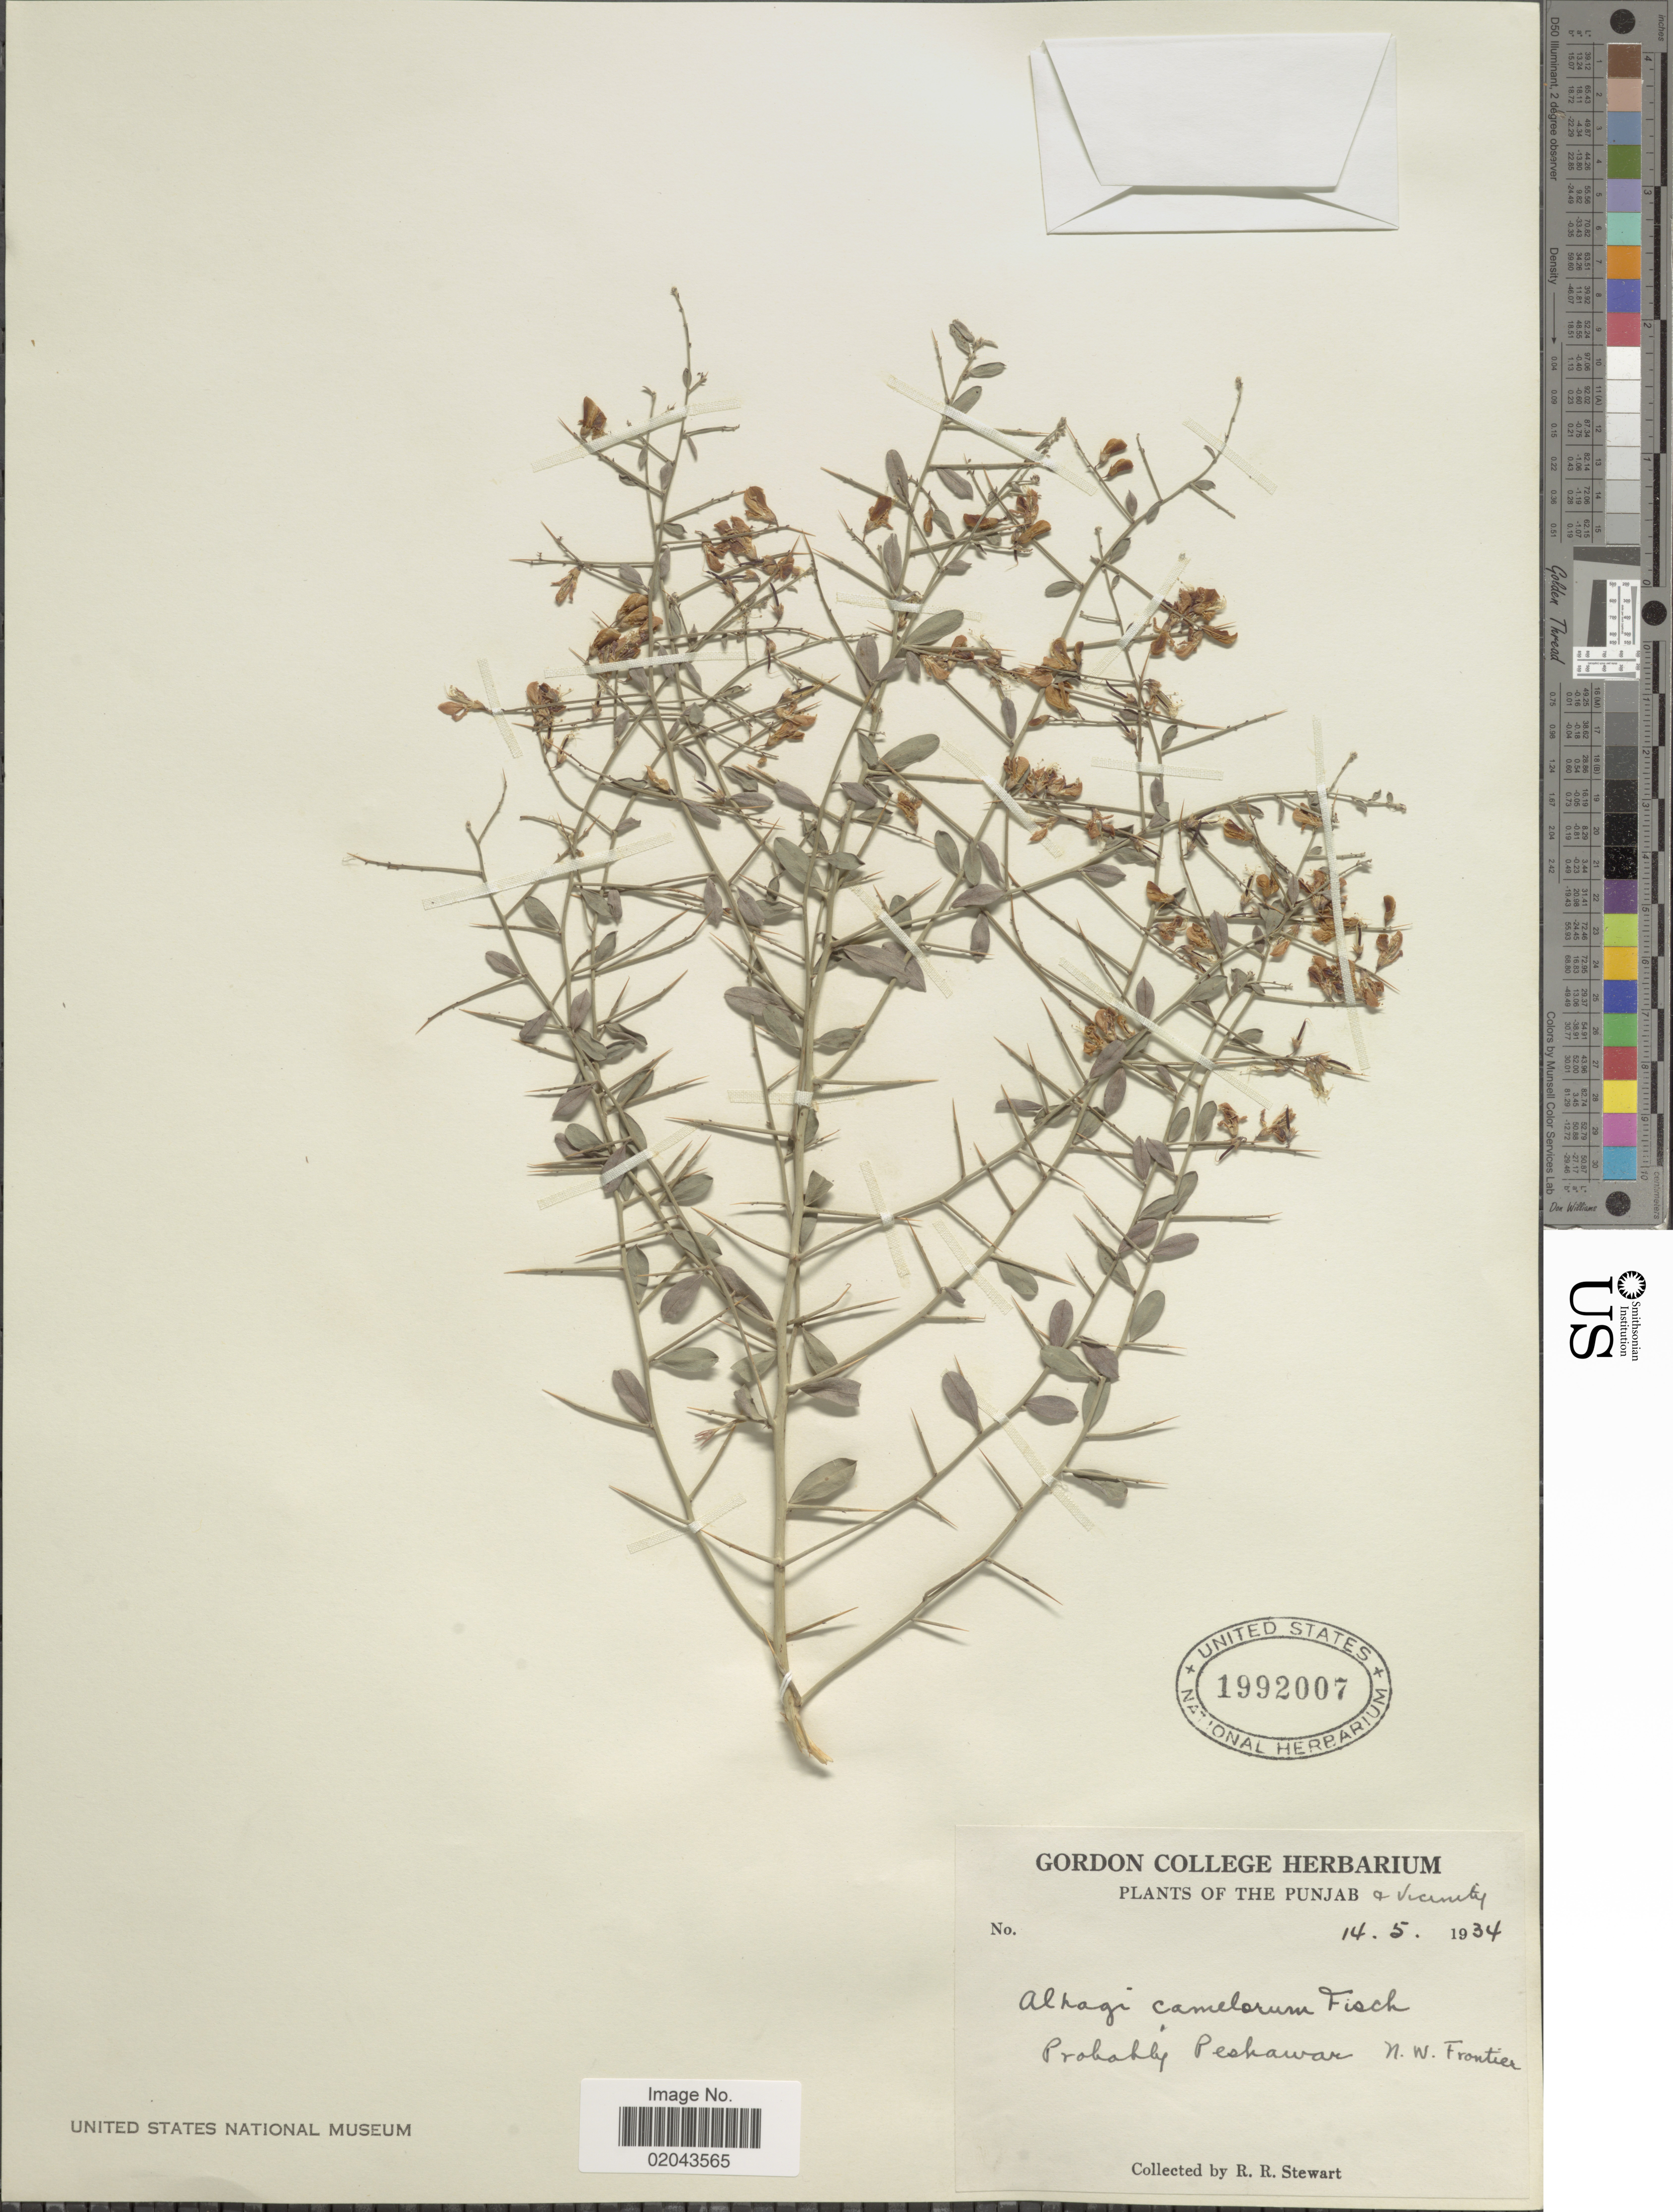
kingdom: Plantae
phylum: Tracheophyta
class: Magnoliopsida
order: Fabales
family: Fabaceae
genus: Alhagi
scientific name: Alhagi camelorum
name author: Fisch.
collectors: R. R. Stewart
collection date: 1934-05-14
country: Pakistan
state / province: Khyber Pakhtunkhwa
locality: The Punjab & vicinity, Probably Peskawar N.W. Frontier.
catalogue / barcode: US 1992007